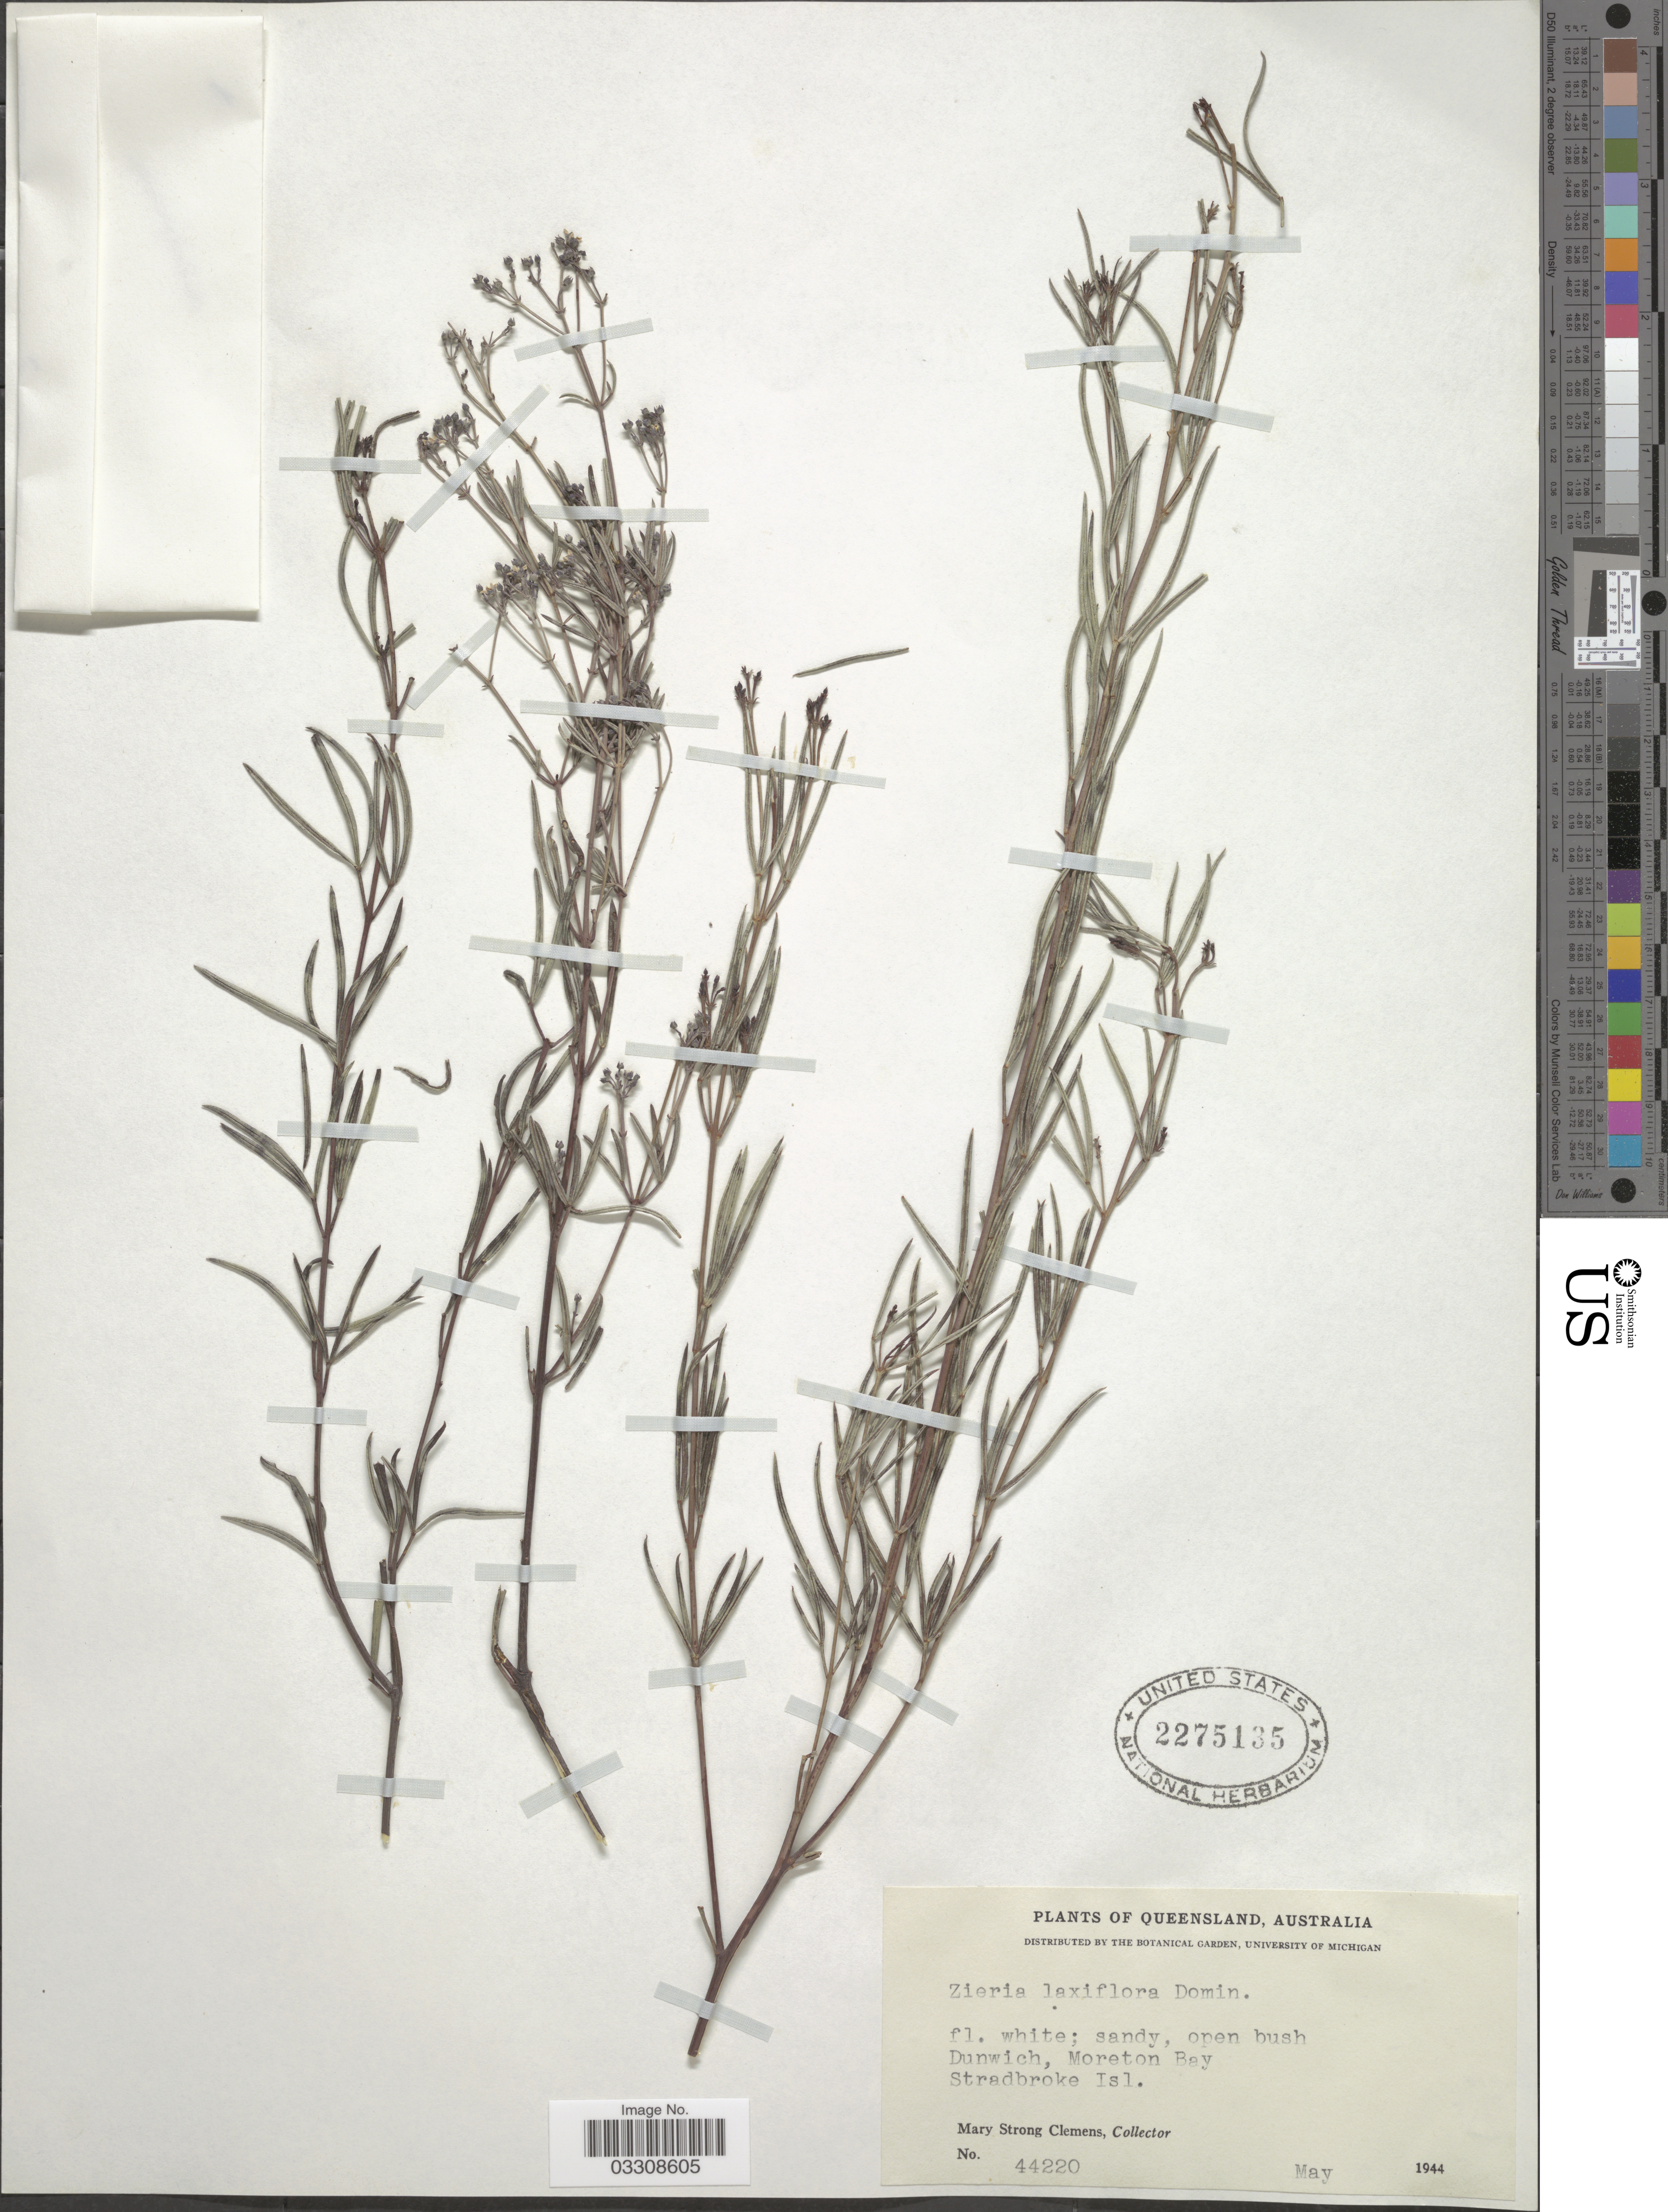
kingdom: Plantae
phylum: Tracheophyta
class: Magnoliopsida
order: Sapindales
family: Rutaceae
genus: Zieria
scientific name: Zieria laxiflora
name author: Domin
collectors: M. S. Clemens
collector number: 44220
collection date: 1944-05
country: Australia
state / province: Queensland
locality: Dunwich, Moreton Bay, Stradbroke Isl.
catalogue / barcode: US 2275135